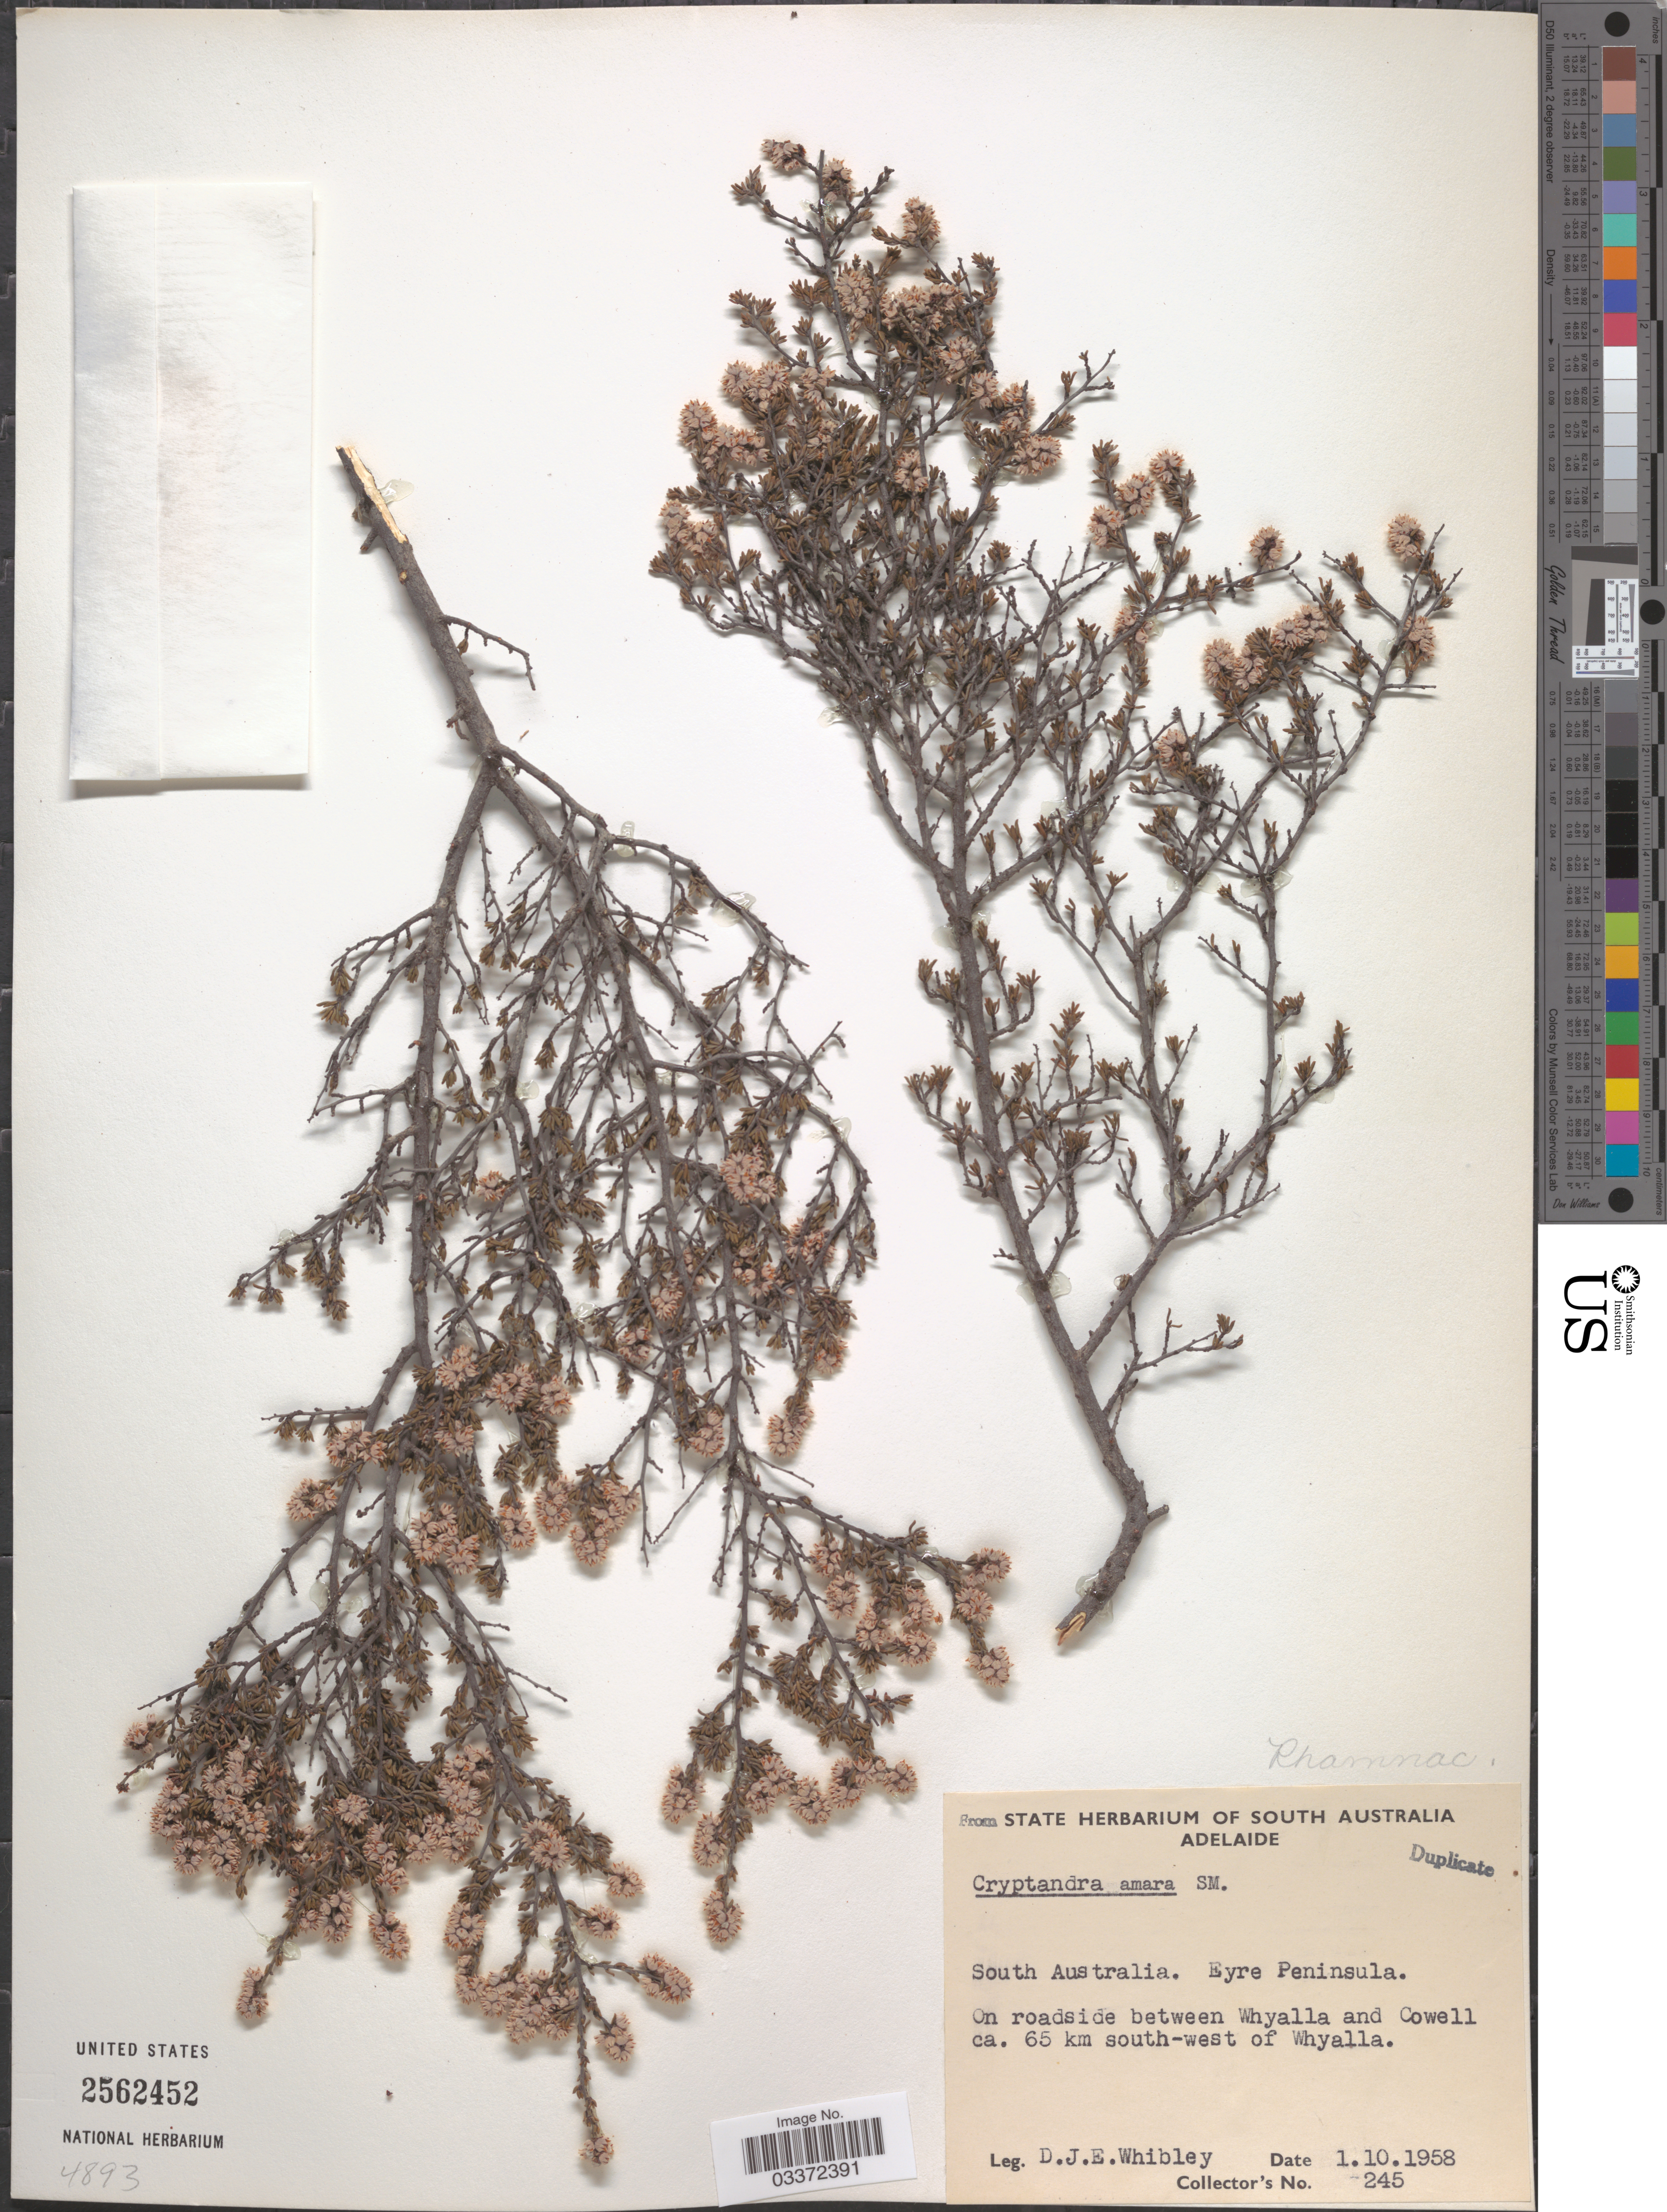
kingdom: Plantae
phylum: Tracheophyta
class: Magnoliopsida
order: Rosales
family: Rhamnaceae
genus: Cryptandra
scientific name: Cryptandra amara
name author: Sm.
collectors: D. Whibley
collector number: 245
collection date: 1958-10-01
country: Australia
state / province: South Australia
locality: Eyre Peninsula, On roadside between Whyalla and Cowell ca. 65 km south-west of Whyalla.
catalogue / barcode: US 2562452